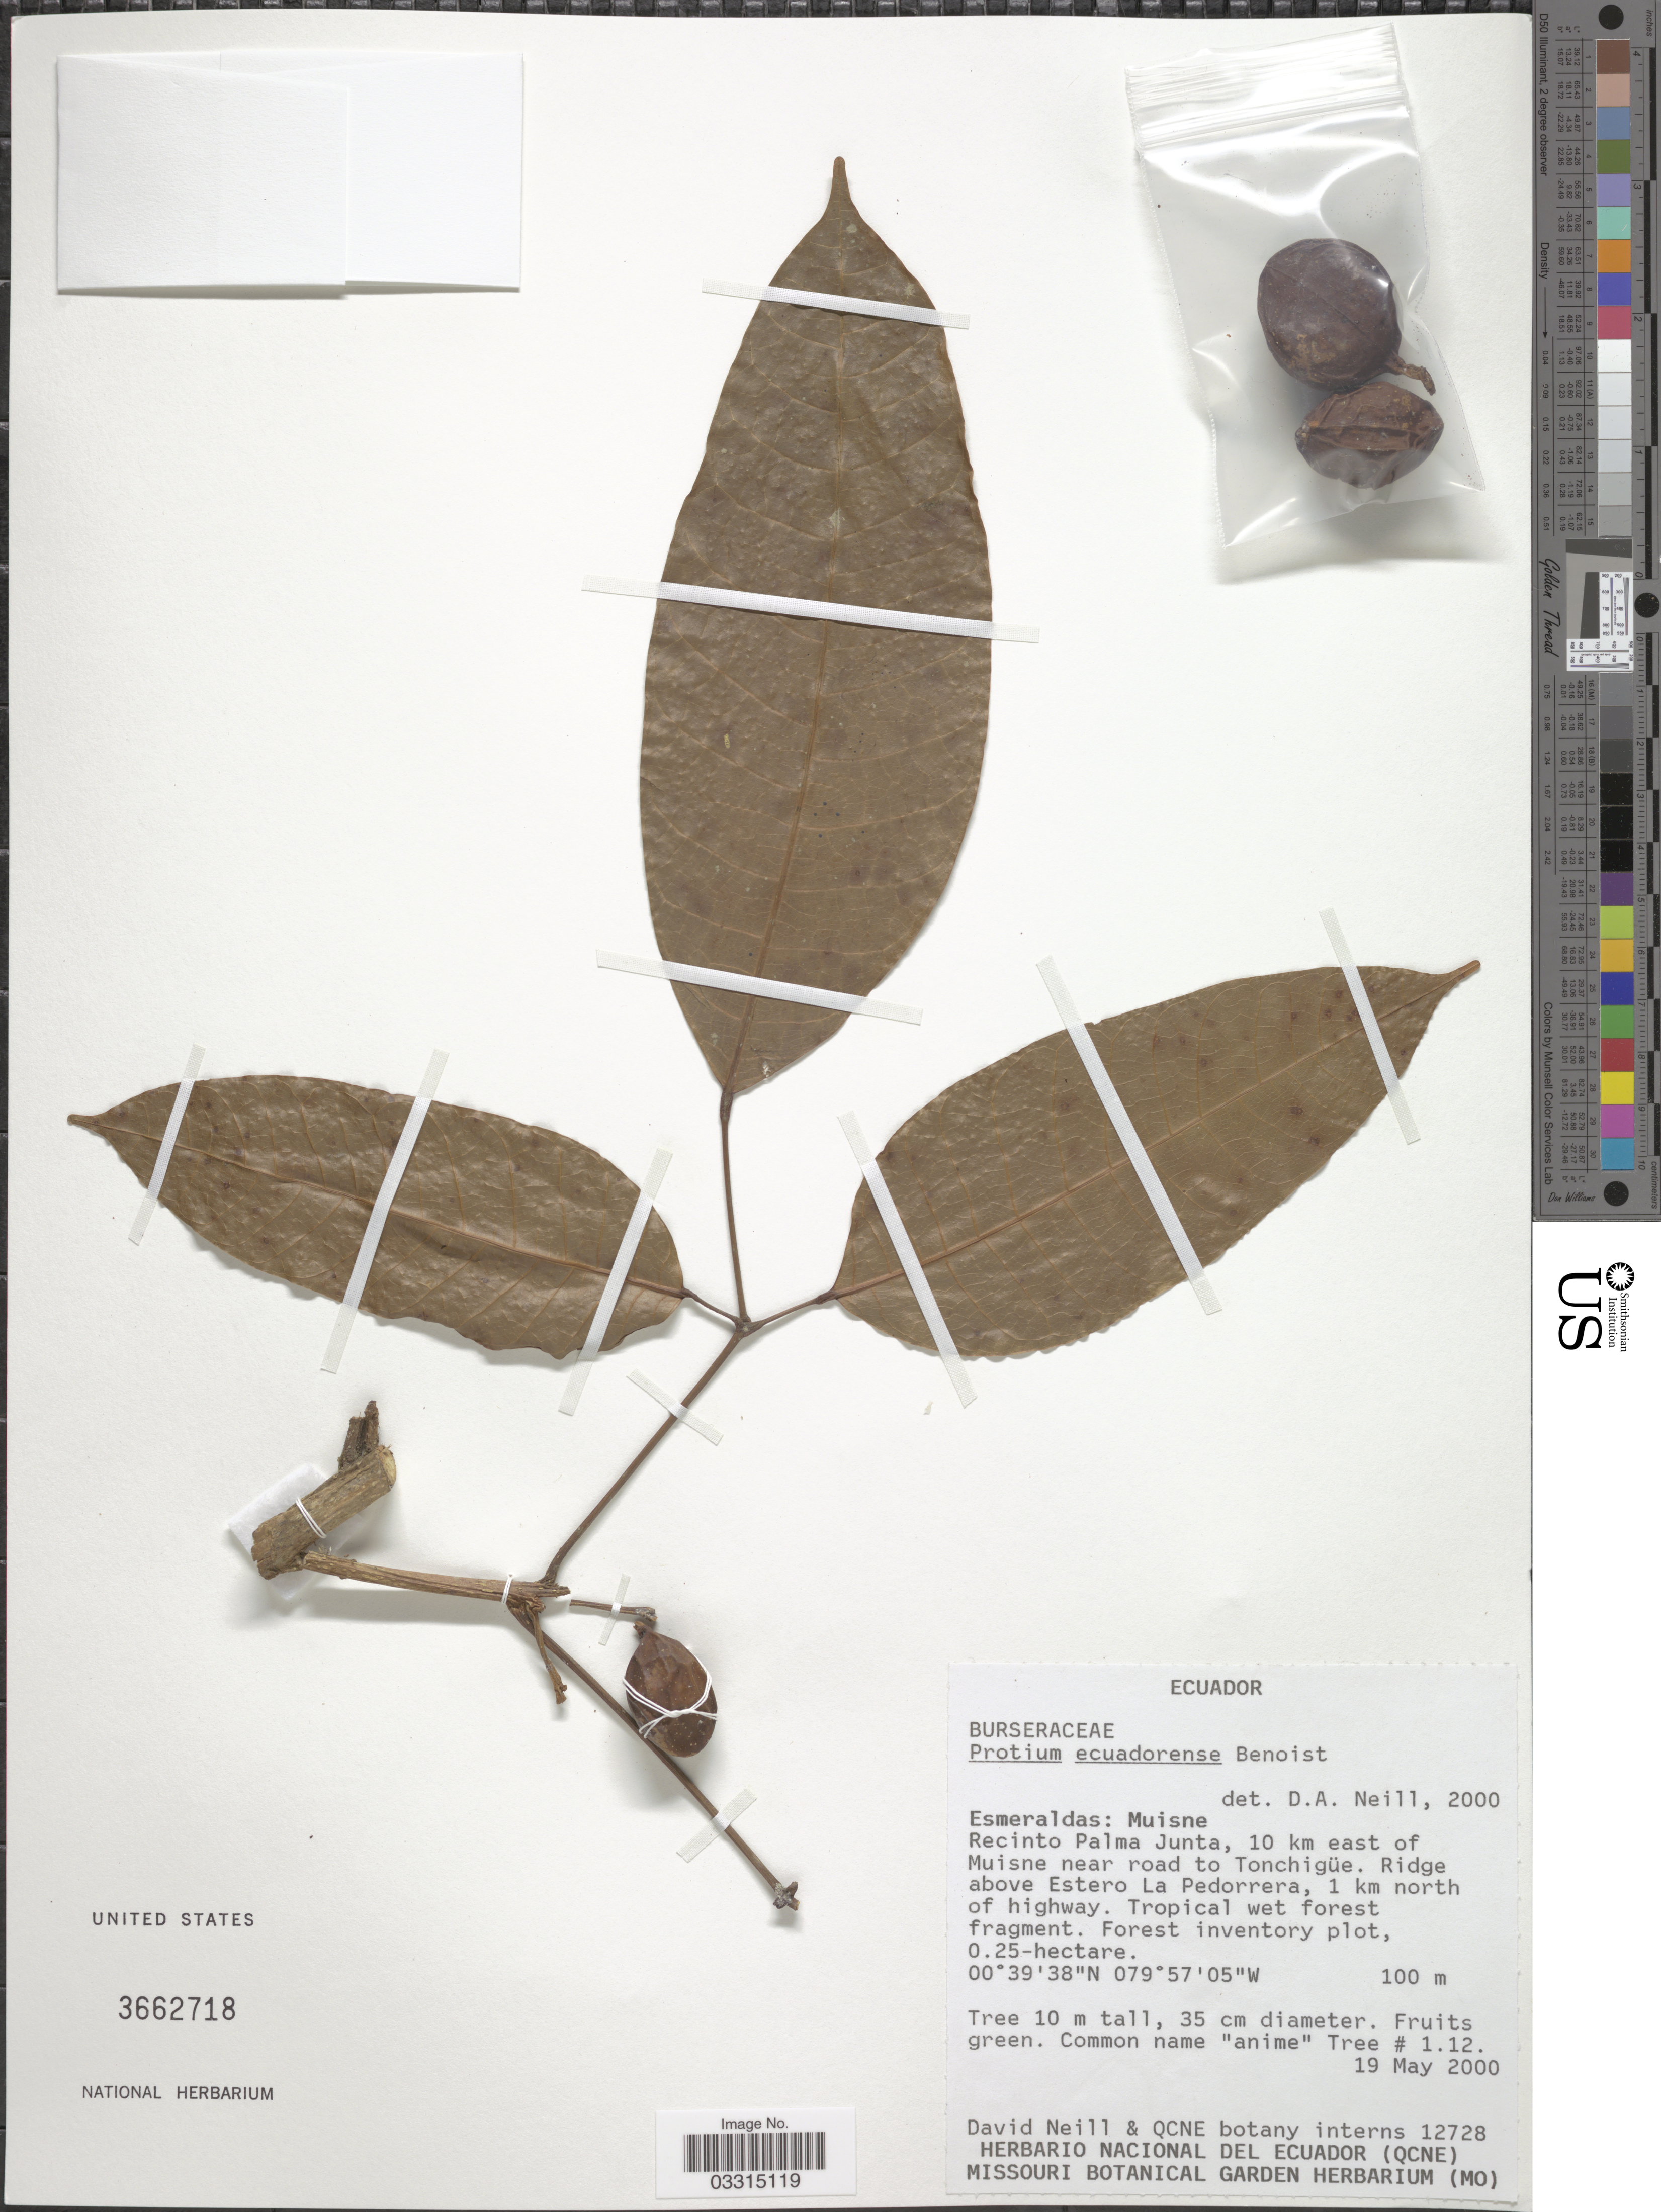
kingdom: Plantae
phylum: Tracheophyta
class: Magnoliopsida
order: Sapindales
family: Burseraceae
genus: Protium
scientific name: Protium ecuadorense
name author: Benoist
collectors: D. A. Neill & QCNE botany interns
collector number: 12728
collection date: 2000-05-19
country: Ecuador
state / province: Esmeraldas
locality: Muisne. Recinto Palma Junta, 10 km east of Muisne near road to Tonchigüe. Ridge above Estero La Pedorrera, 1 km north of highway.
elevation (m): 100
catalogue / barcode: US 3662718